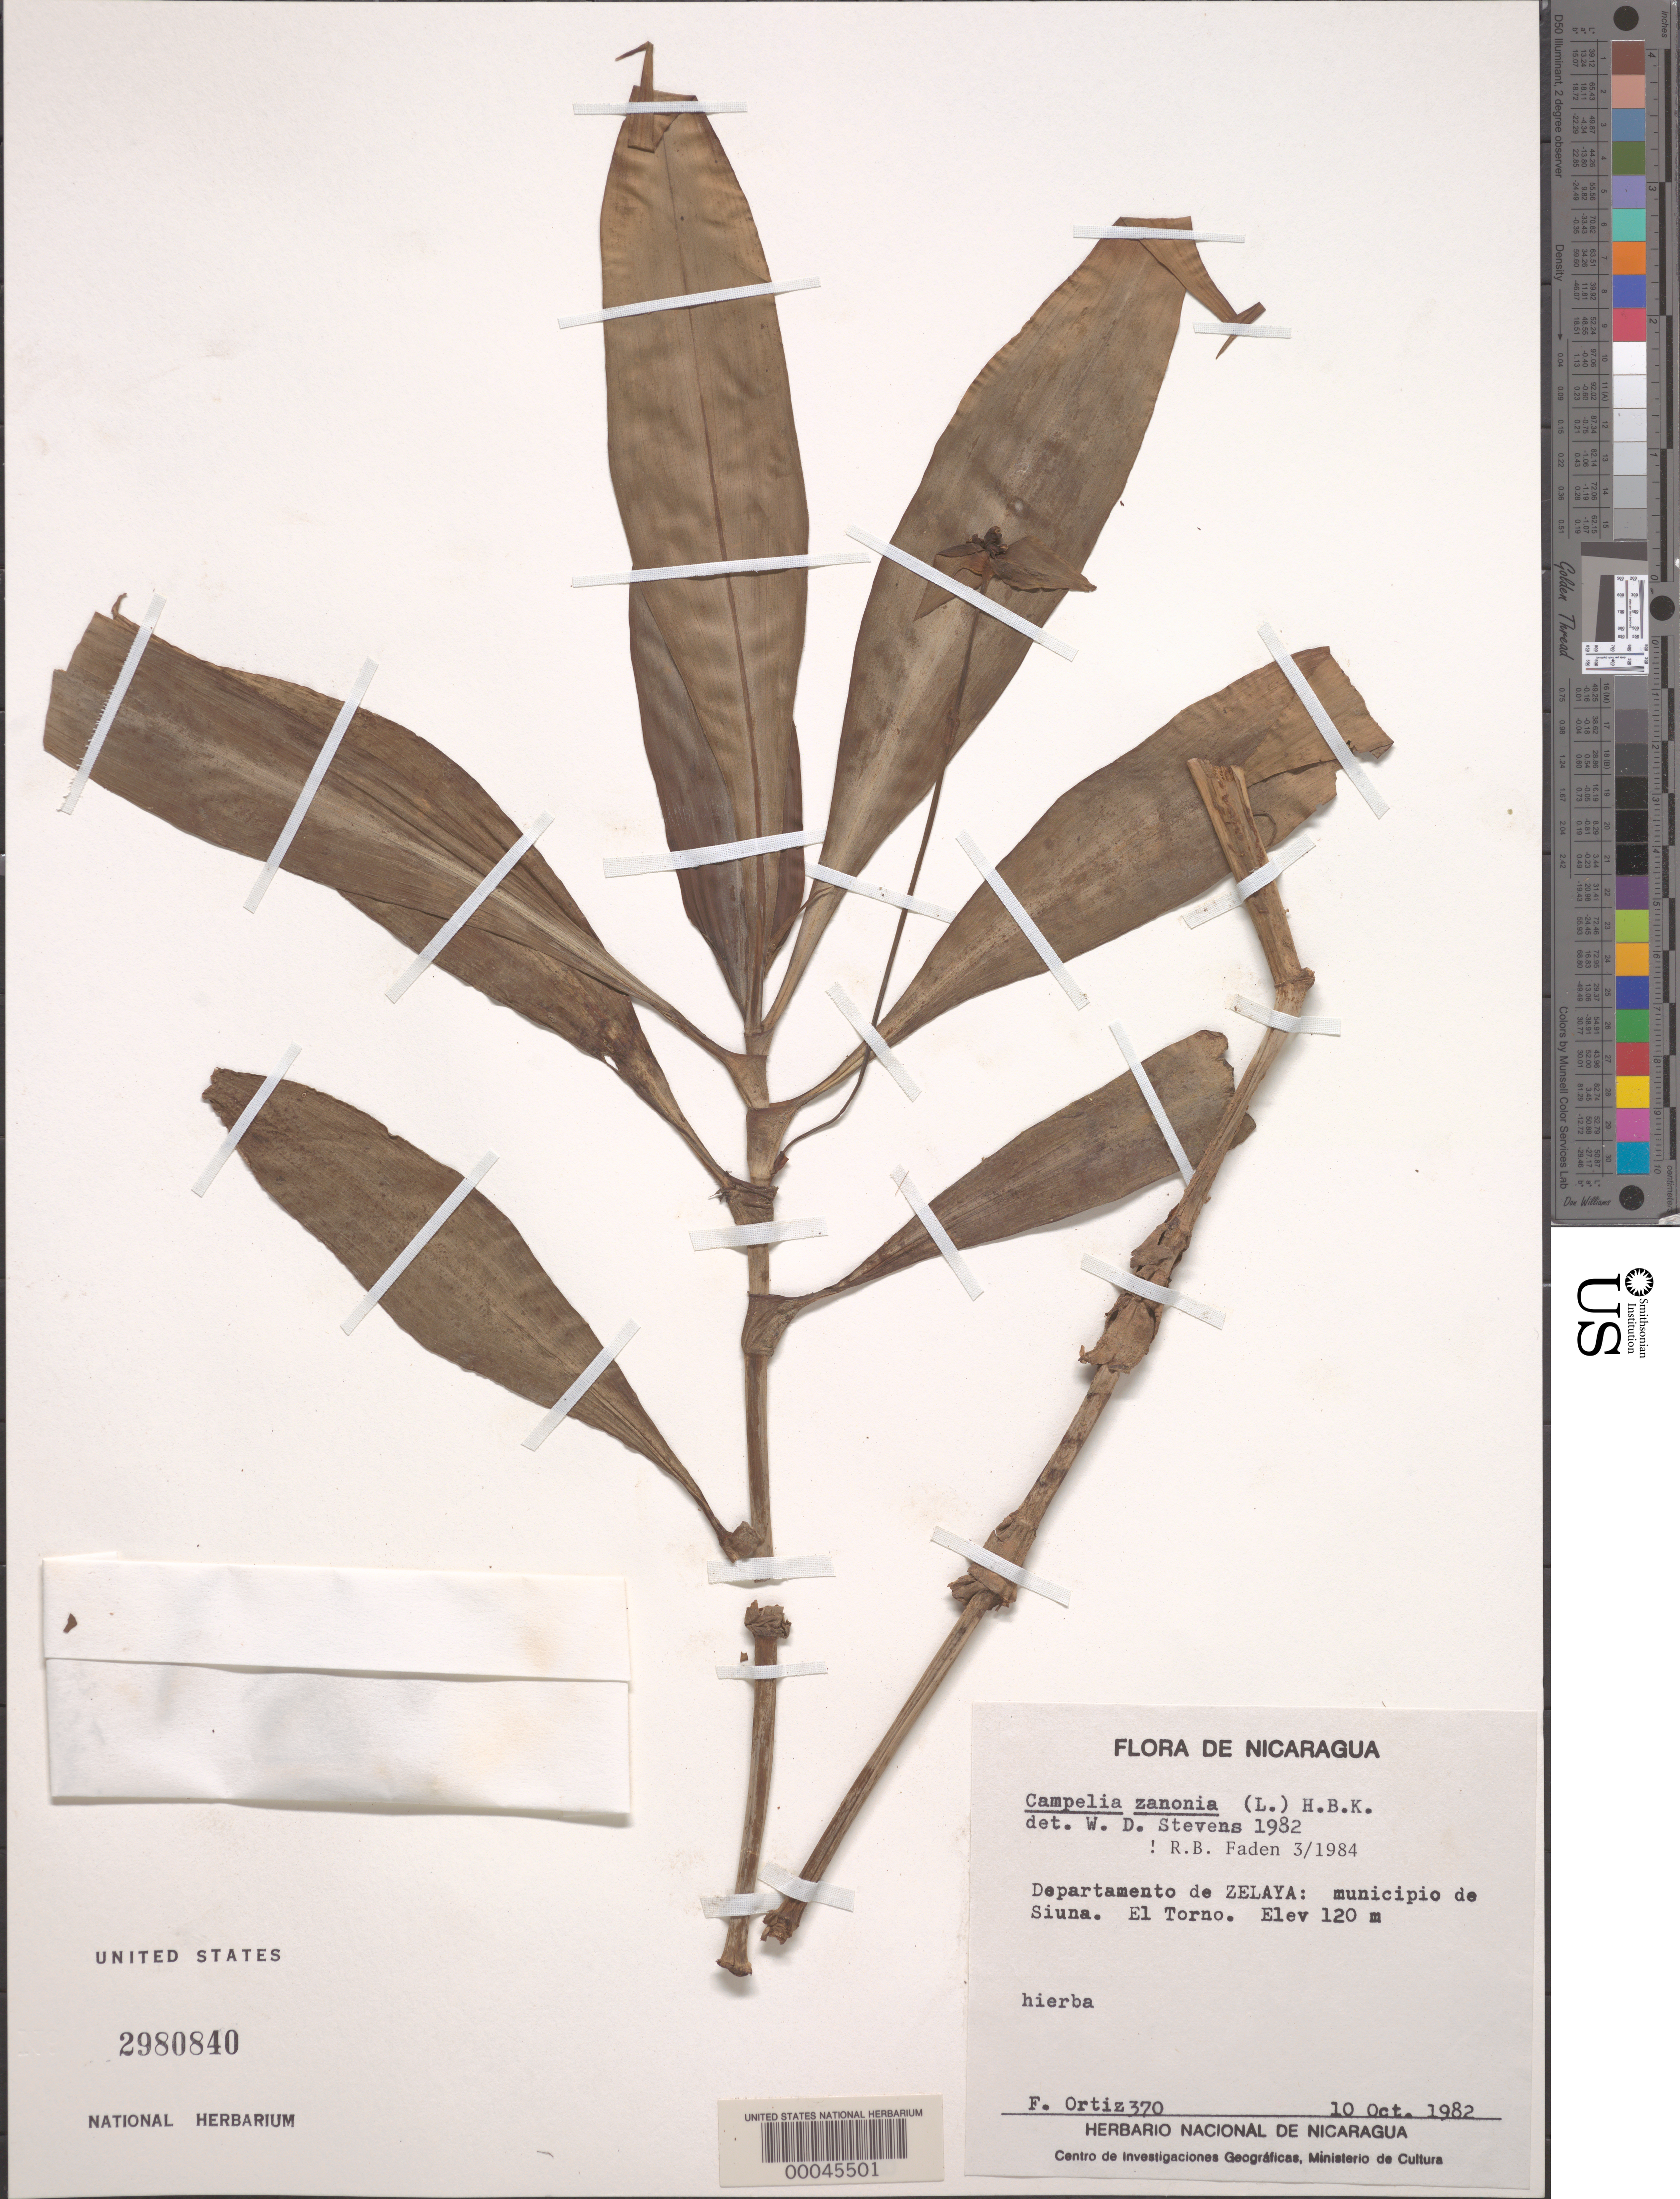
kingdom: Plantae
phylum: Tracheophyta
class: Liliopsida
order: Commelinales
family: Commelinaceae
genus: Tradescantia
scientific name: Tradescantia zanonia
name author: (L.) Sw.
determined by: Stevens, W. Douglas, Missouri Botanical Garden (MO)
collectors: F. Ortiz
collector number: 370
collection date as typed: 10 Oct 1982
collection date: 1982-10-10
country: Nicaragua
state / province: Atlántico Norte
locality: Siuna dist. (?), el torno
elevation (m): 120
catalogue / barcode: US 2980840